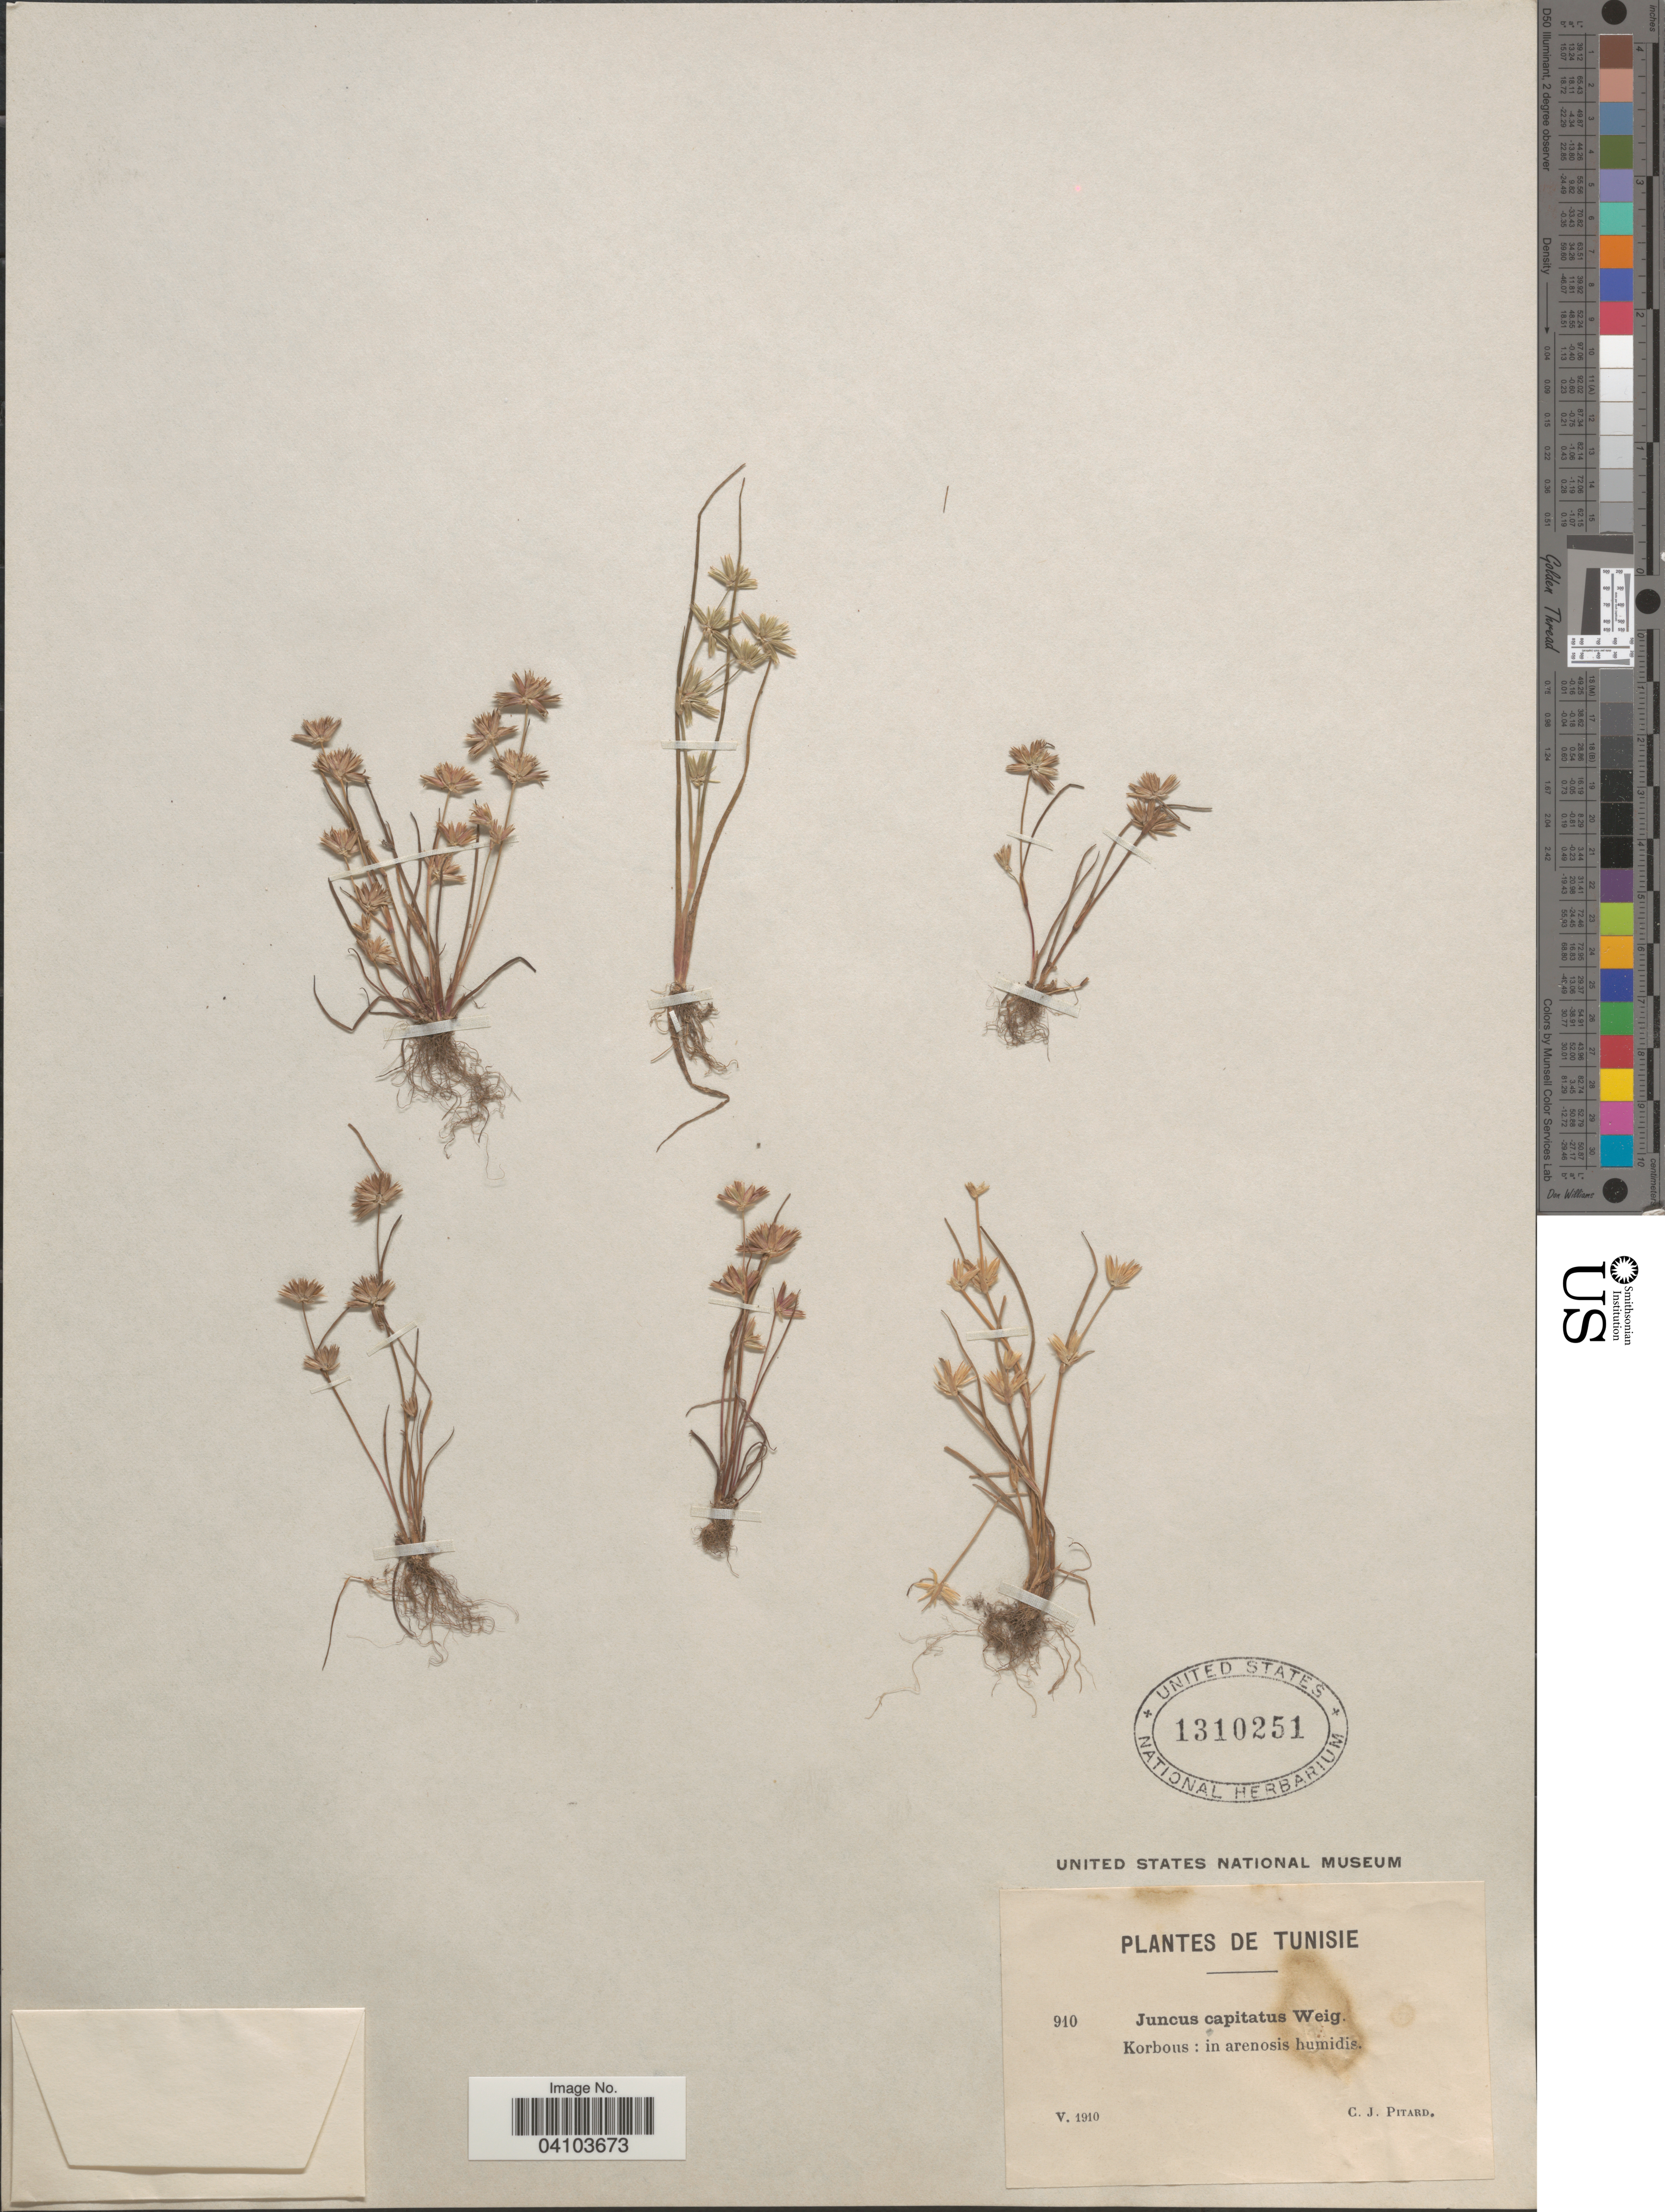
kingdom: Plantae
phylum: Tracheophyta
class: Liliopsida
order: Poales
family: Juncaceae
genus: Juncus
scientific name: Juncus capitatus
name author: Weigel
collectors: C. Pitard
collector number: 910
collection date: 1910-05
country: Tunisia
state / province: Nabeul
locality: Korbous : in arenosis humidis.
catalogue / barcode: US 1310251